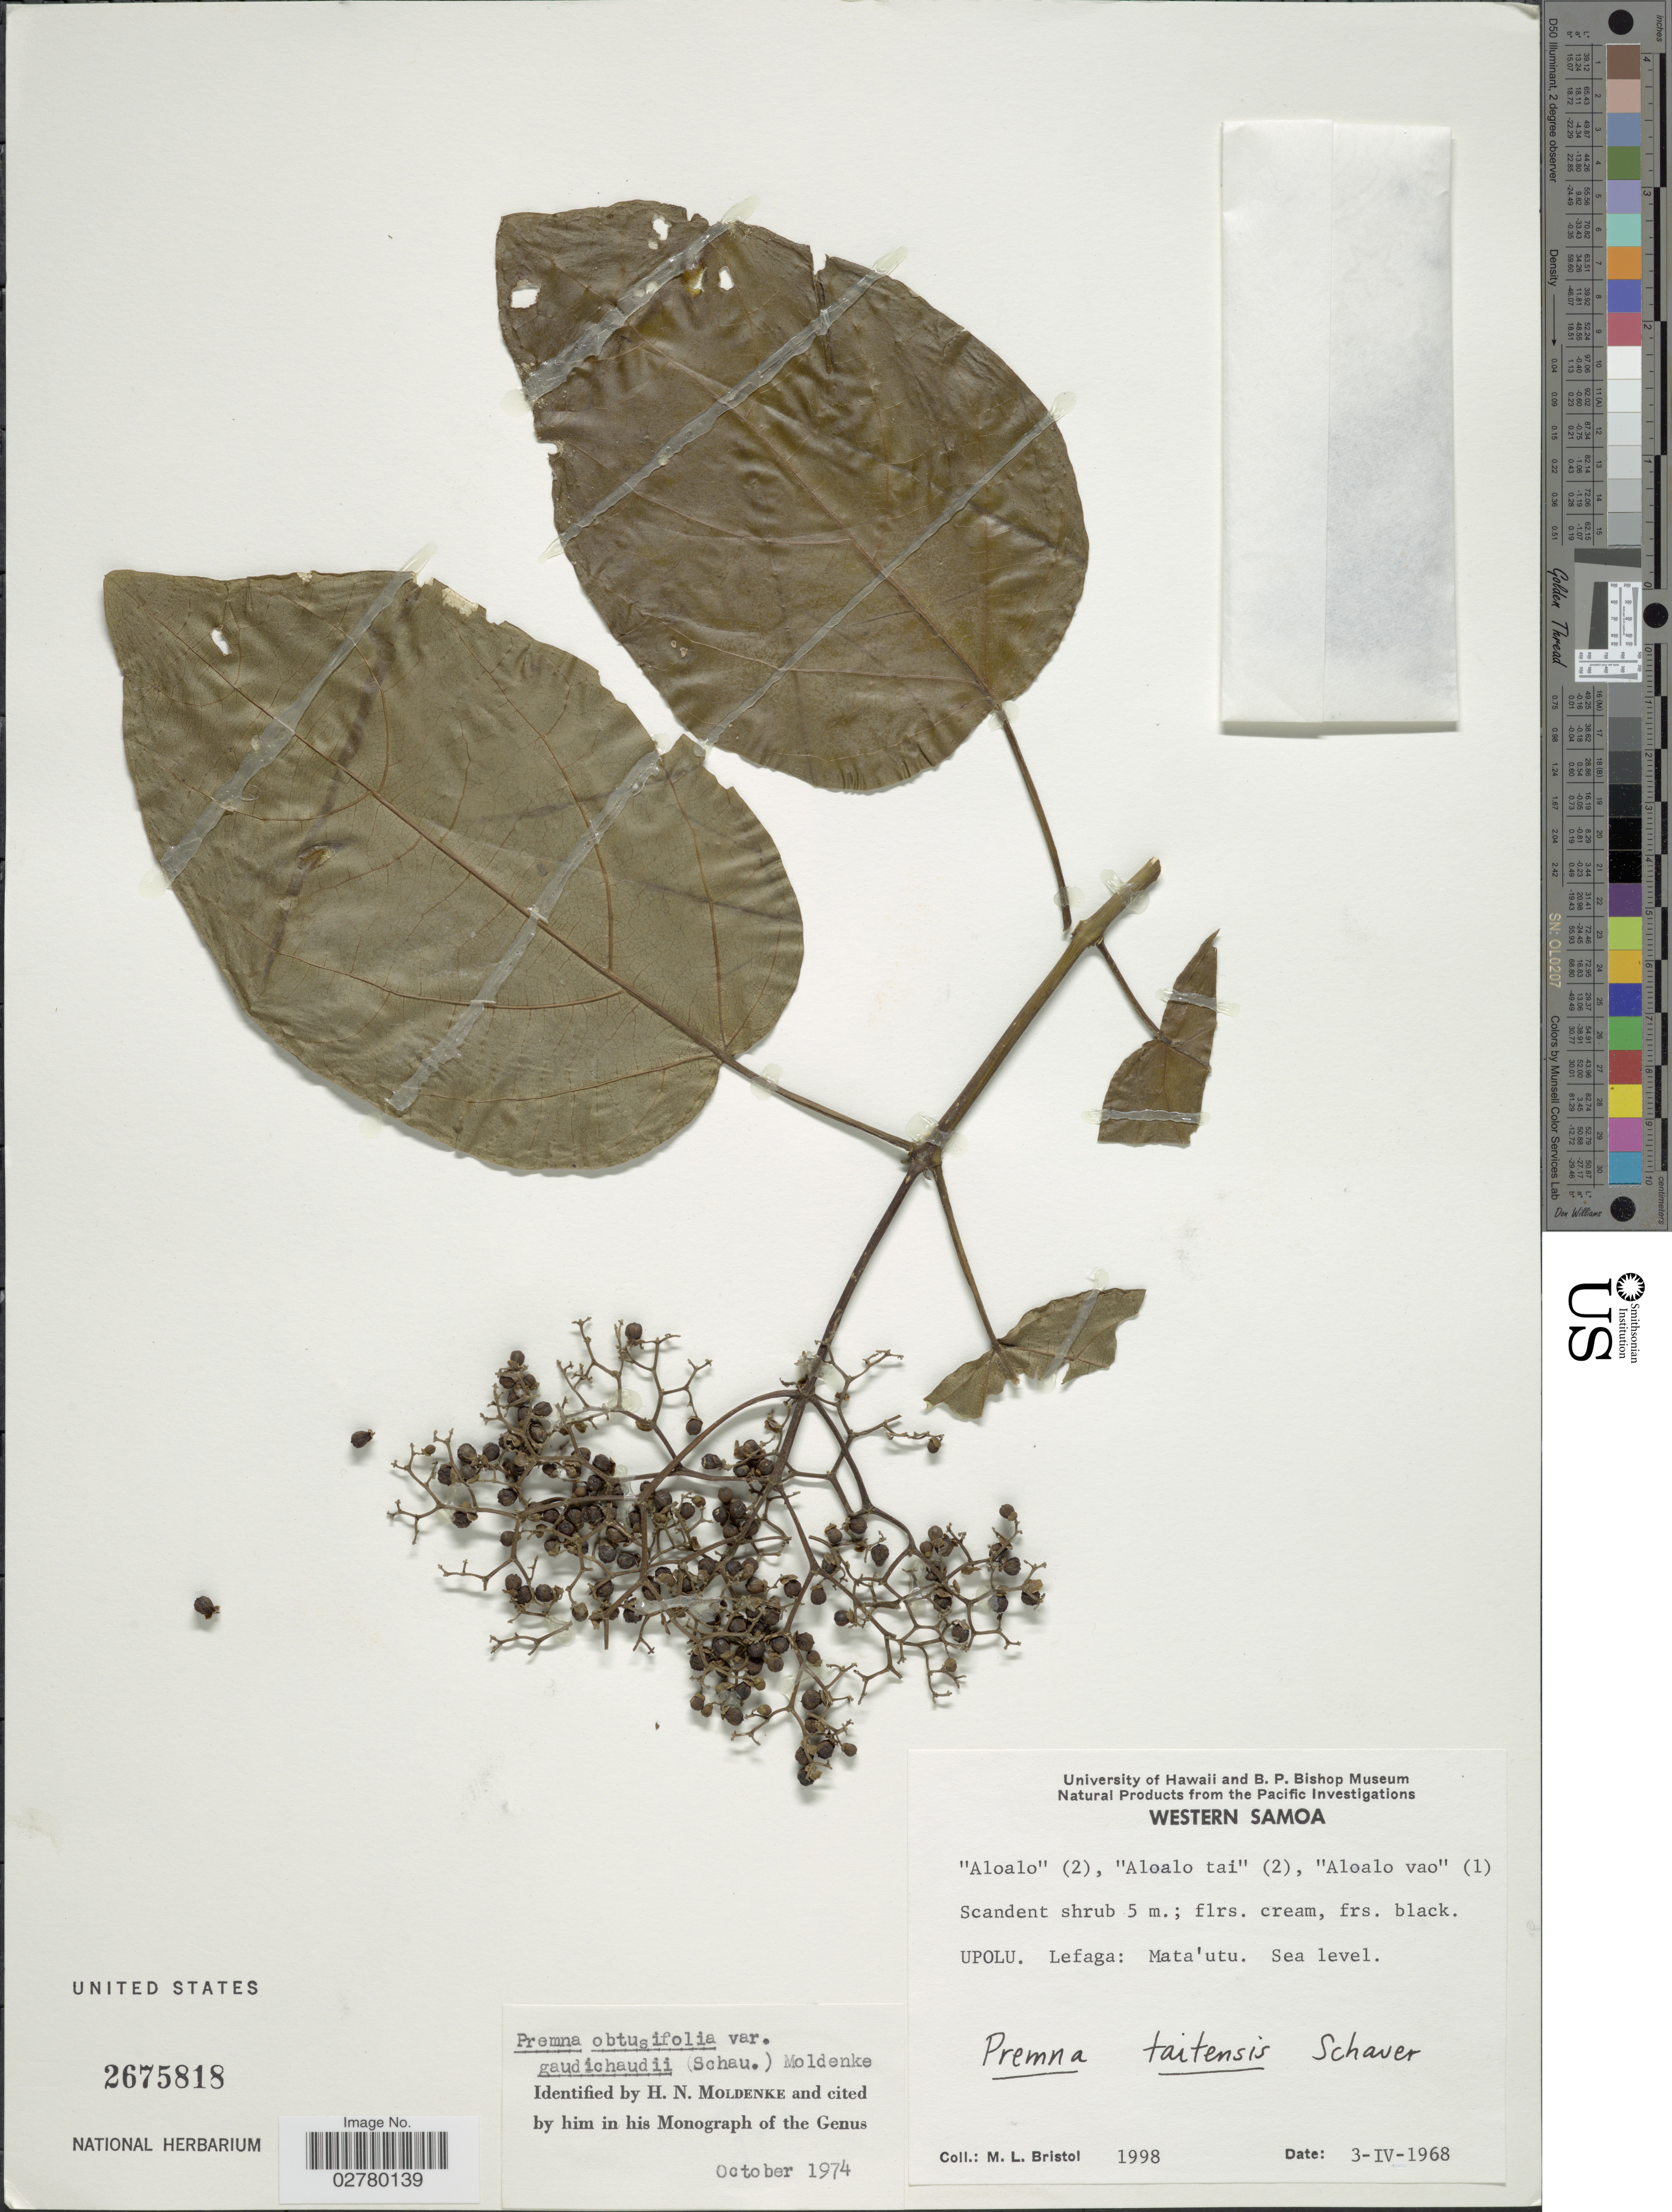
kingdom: Plantae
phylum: Tracheophyta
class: Magnoliopsida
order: Lamiales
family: Lamiaceae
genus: Premna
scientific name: Premna obtusifolia var. gaudichaudii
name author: (Schauer) Moldenke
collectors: M. L. Bristol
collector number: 1998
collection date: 1968-04-03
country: Samoa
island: Upolu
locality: Upolu. Lefaga: Mata'utu.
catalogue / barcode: US 2675818